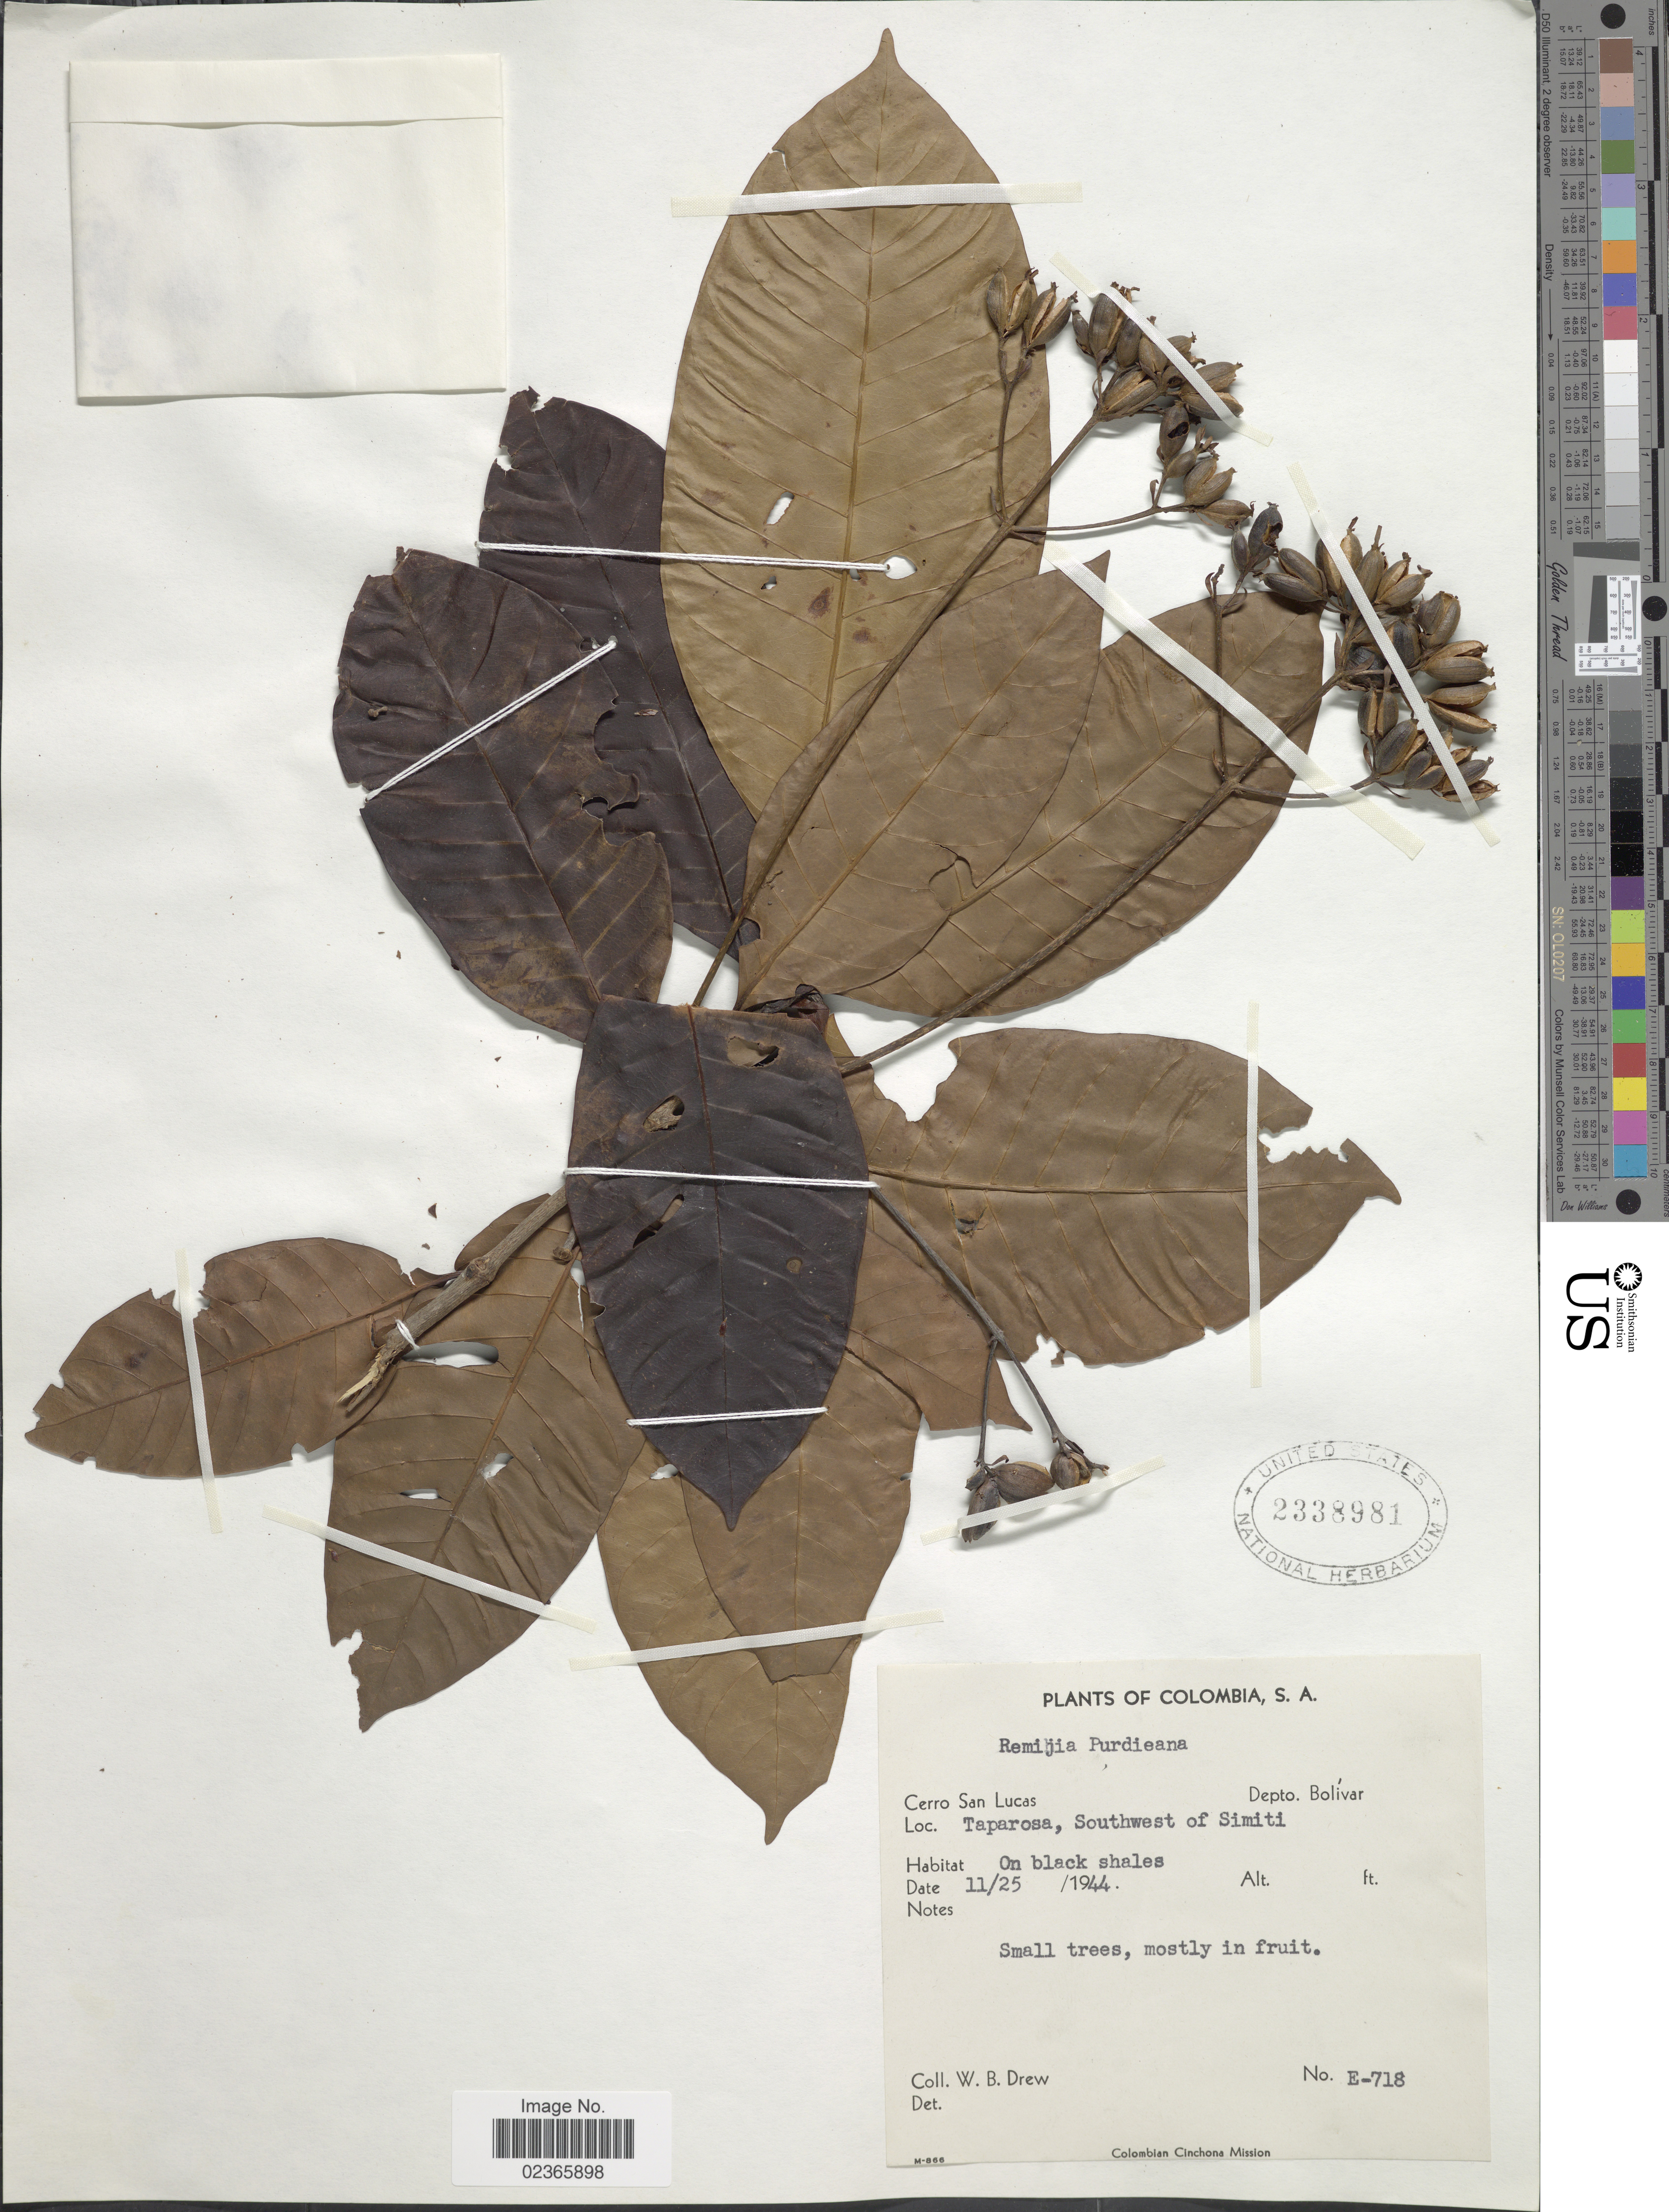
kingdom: Plantae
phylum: Tracheophyta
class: Magnoliopsida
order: Gentianales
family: Rubiaceae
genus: Remijia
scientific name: Remijia purdieana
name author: Wedd.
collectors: W. B. Drew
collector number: E718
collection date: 1944-11-25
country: Colombia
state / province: Bolívar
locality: Cerro San Lucas, Taparosa, Southwest of Simiti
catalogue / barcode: US 2338981